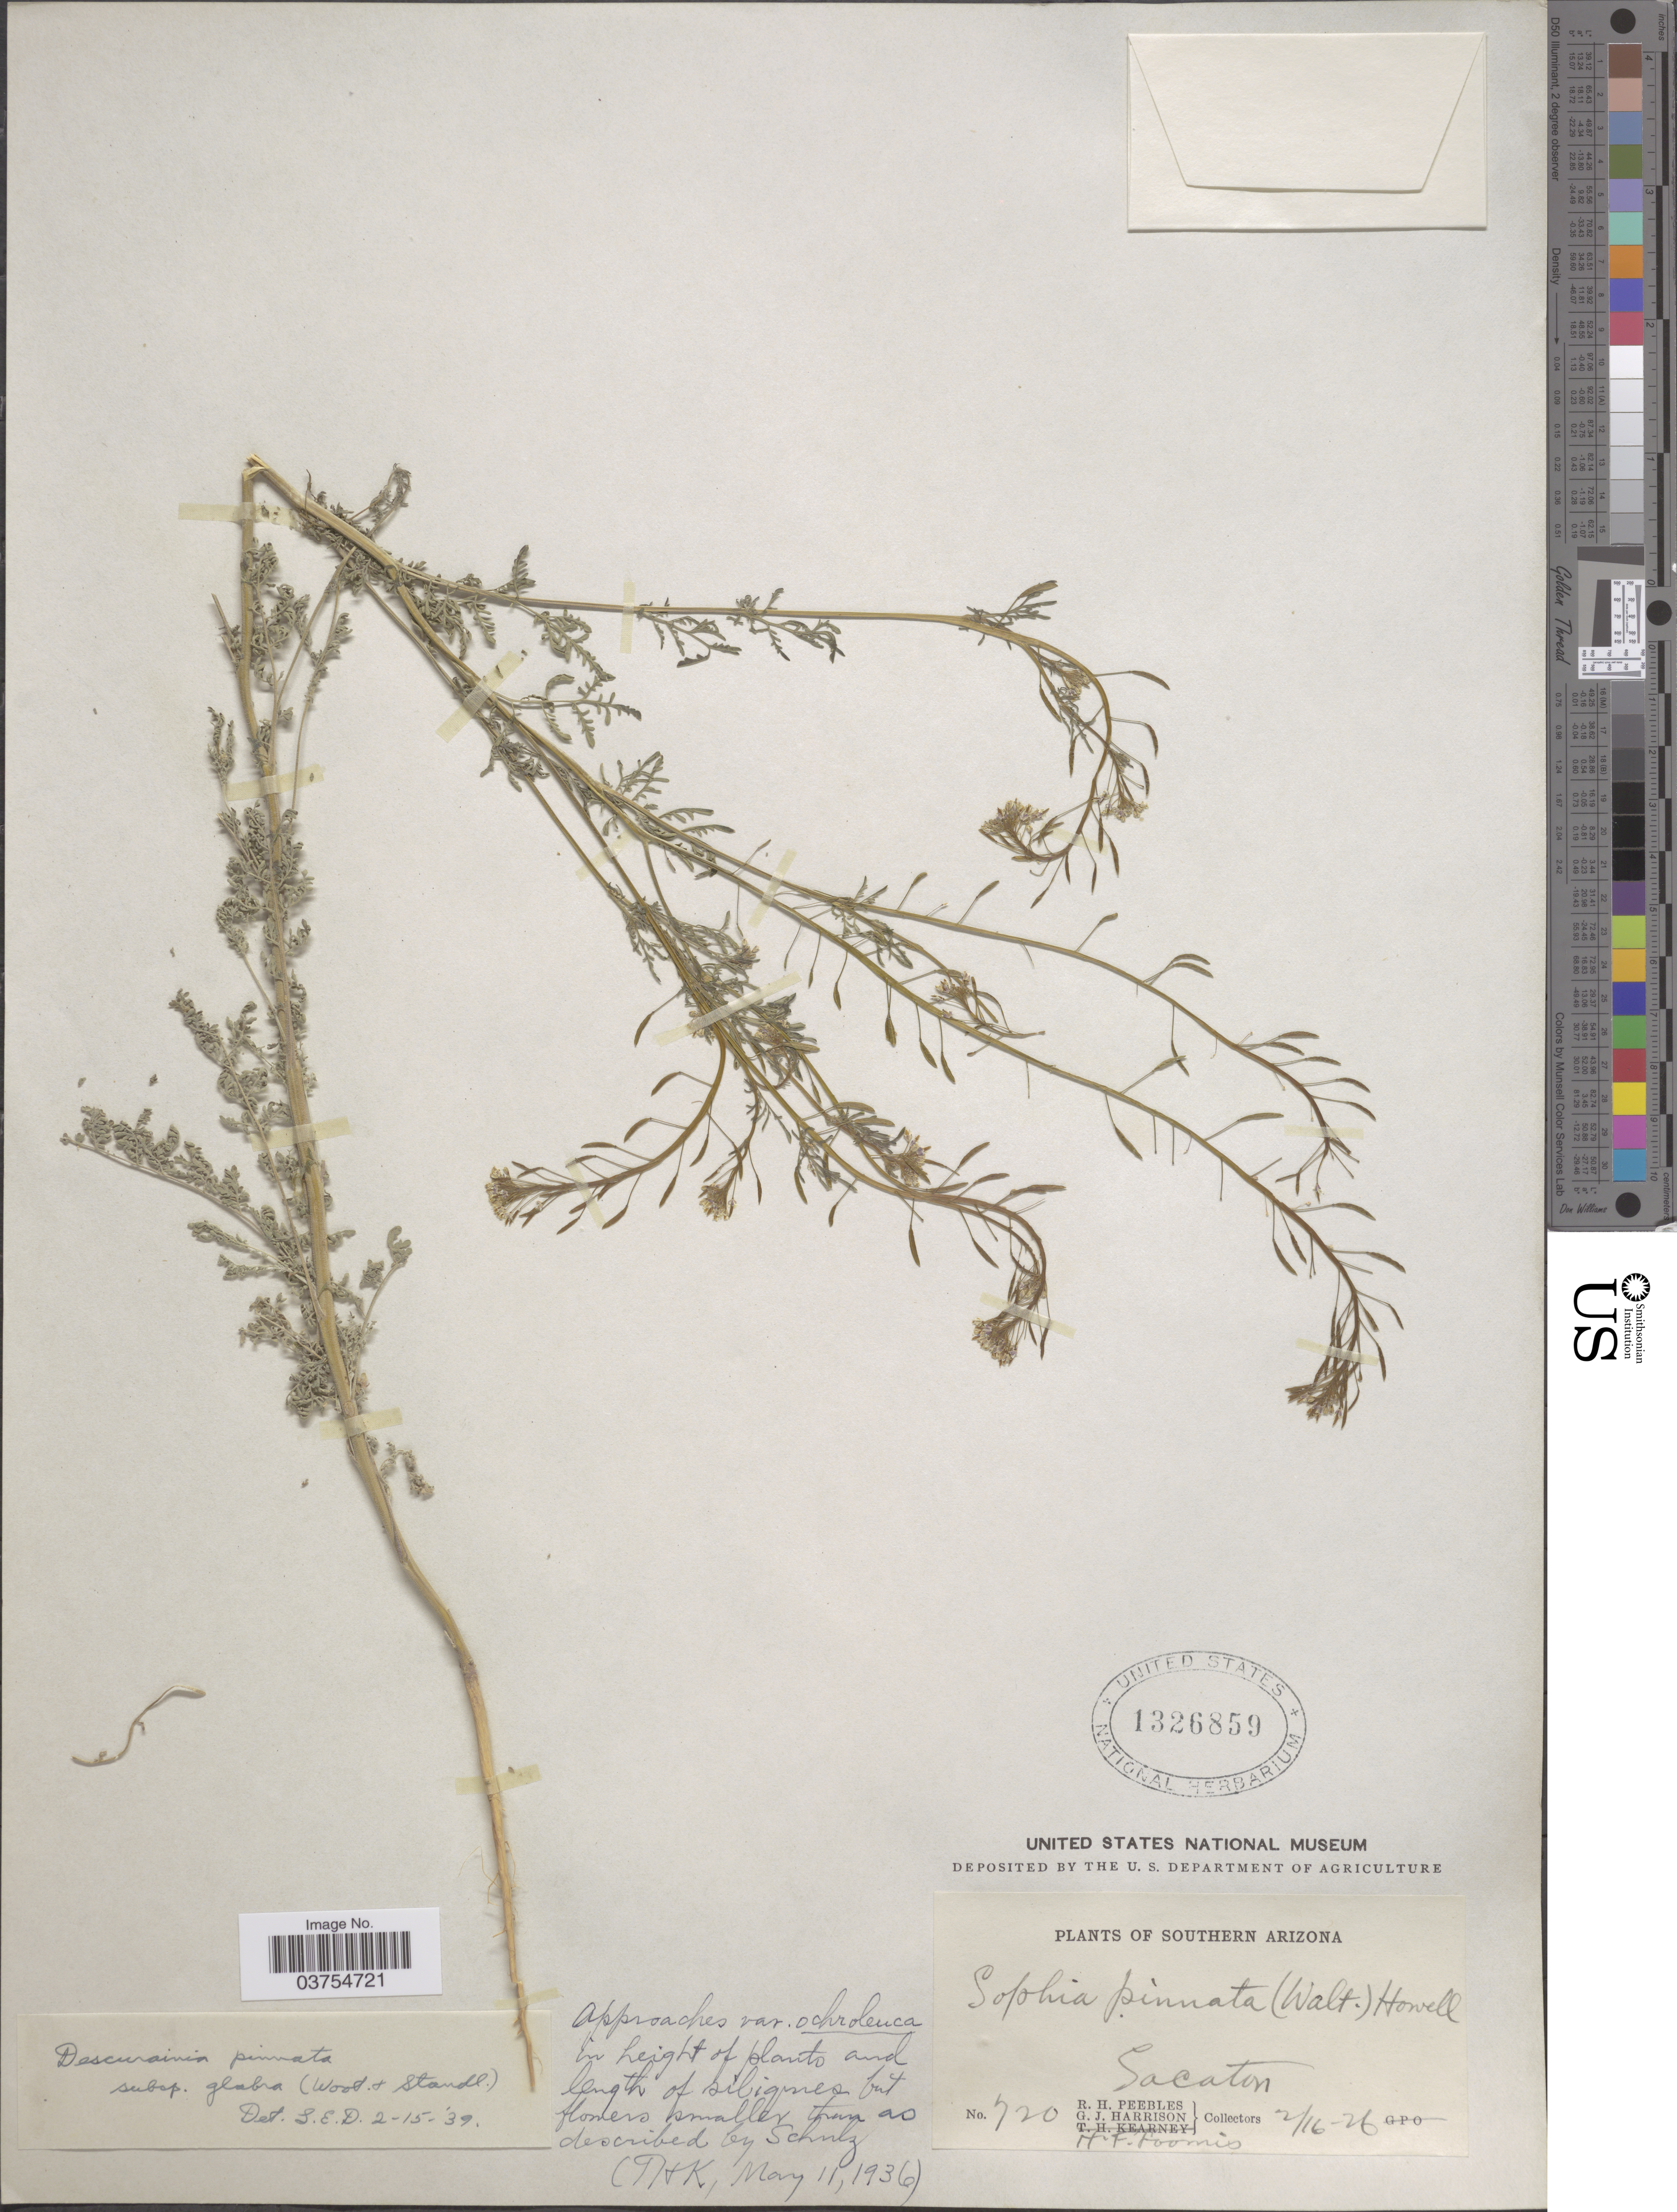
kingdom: Plantae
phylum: Tracheophyta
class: Magnoliopsida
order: Brassicales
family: Brassicaceae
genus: Descurainia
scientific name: Descurainia pinnata subsp. glabra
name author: (Wooton & Standl.) Detling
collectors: R. H. Peebles, G. J. Harrison & H. F. Loomis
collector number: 720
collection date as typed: Transcribed d/m/y: 16/2/26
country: United States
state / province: Arizona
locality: Southern Arizona. Sacaton.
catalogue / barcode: US 1326859